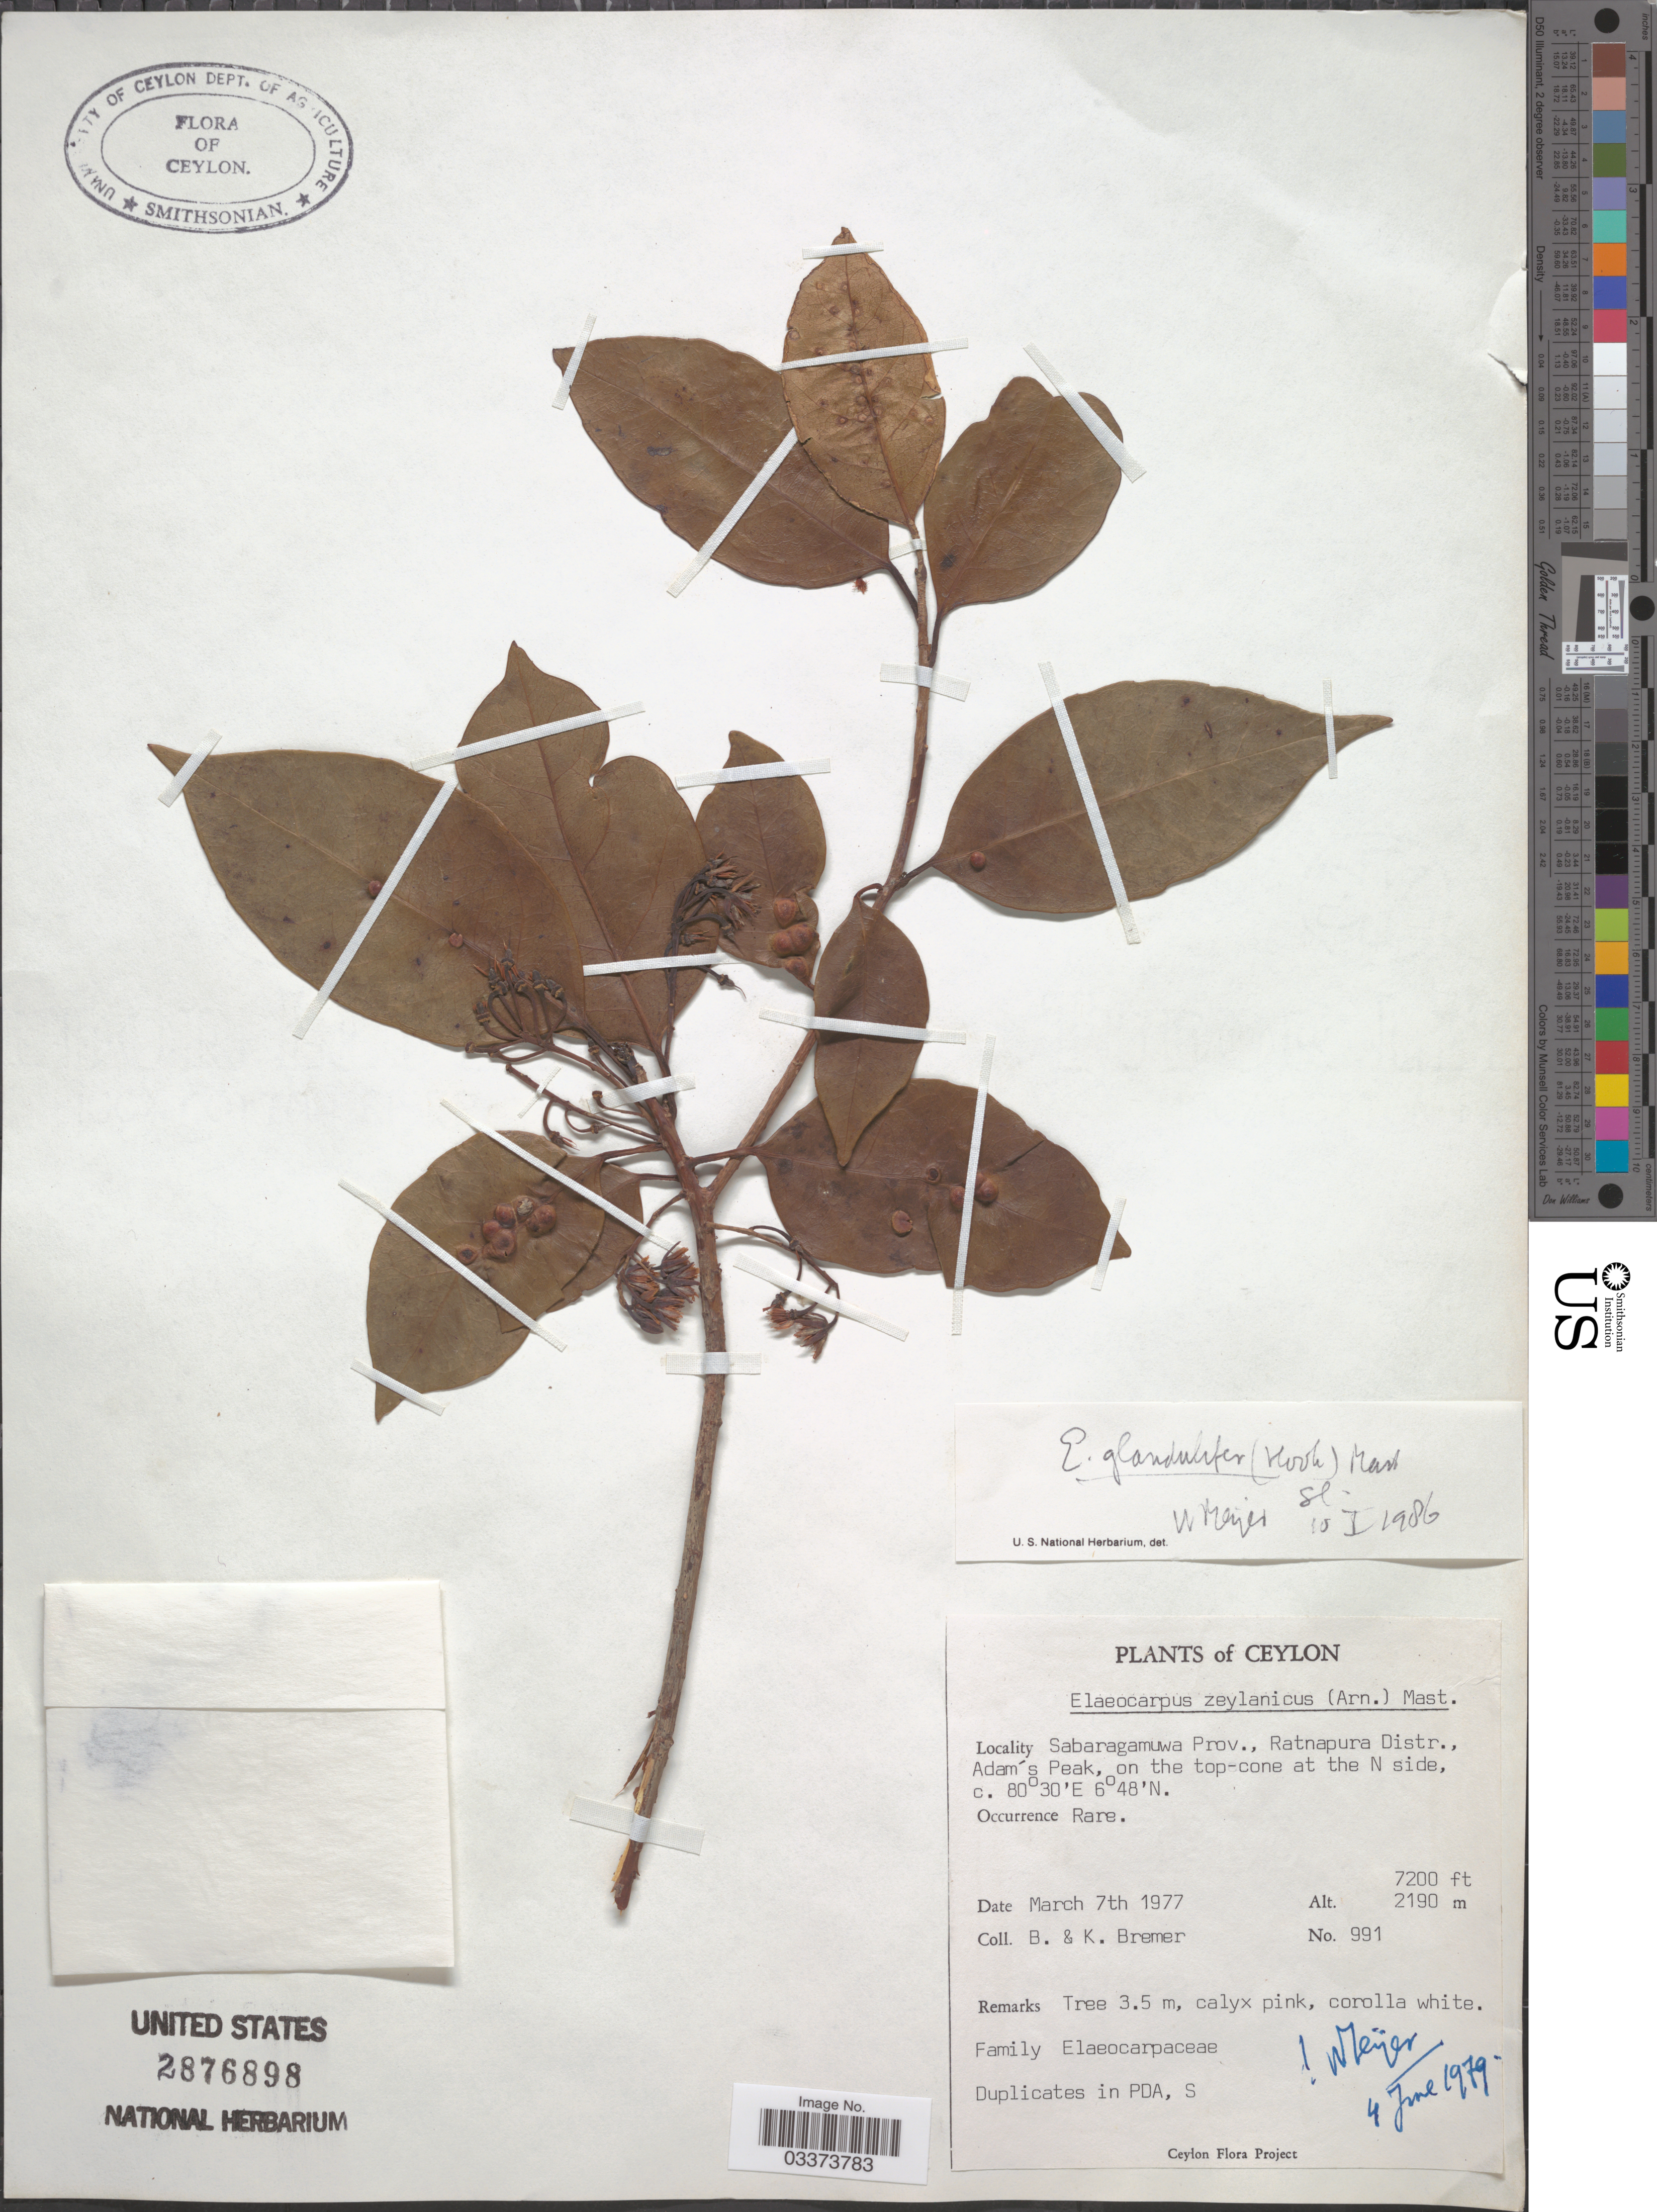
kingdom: Plantae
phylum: Tracheophyta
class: Magnoliopsida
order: Oxalidales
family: Elaeocarpaceae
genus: Elaeocarpus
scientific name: Elaeocarpus glandulifer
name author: (Hook. ex Wight) Mast.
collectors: B. Bremer & K. Bremer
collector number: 991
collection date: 1977-03-07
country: Sri Lanka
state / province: Sabaragamuwa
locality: Ceylon, Ratnapura Distr., Adam's Peak,on the top-cone at the N side.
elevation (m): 2195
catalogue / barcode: US 2876898